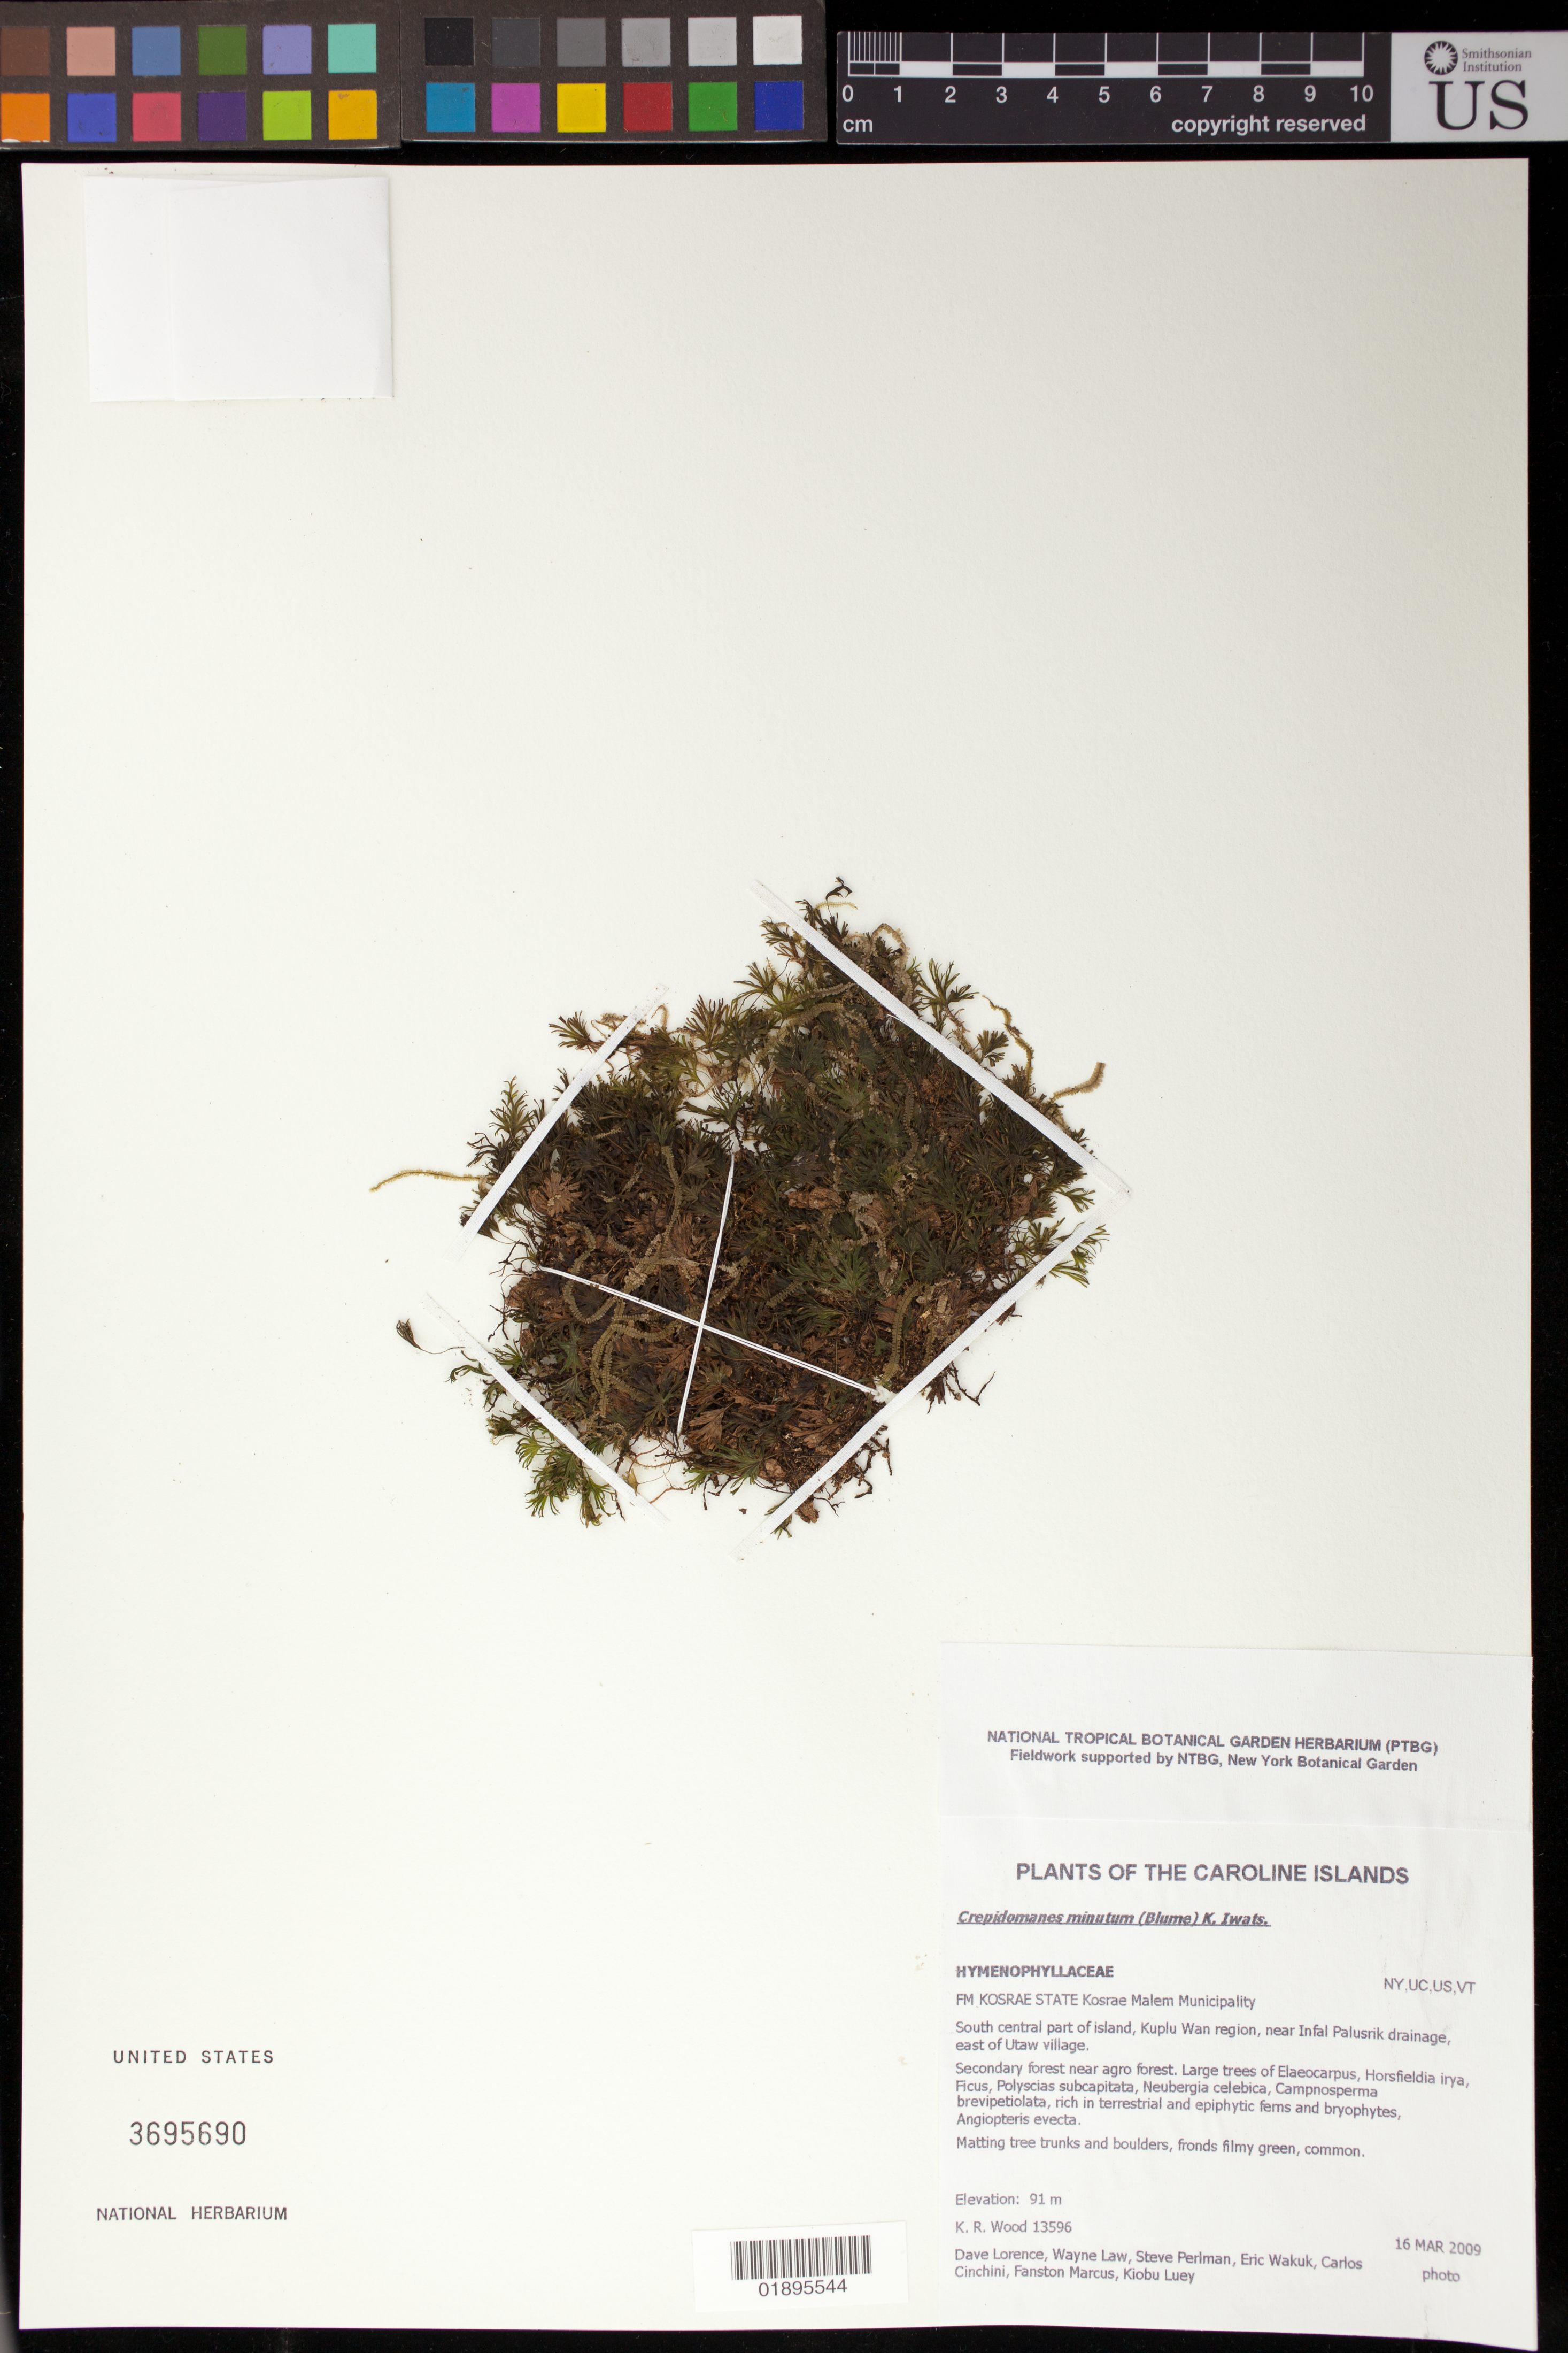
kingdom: Plantae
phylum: Tracheophyta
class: Polypodiopsida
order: Hymenophyllales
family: Hymenophyllaceae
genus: Crepidomanes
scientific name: Crepidomanes minutum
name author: (Blume) K. Iwats.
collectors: K. R. Wood, D. Lorence, W. Law, S. P. Perlman, E. Wakuk, C. Cinchini & F. Marcus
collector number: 13596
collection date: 2009-03-16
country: Micronesia, Federated States of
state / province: Kosrae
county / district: Malem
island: Kosrae [Kusaie]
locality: South central part of island, Kaplu Wan region, near Infal Palusrik drainage, east of Utaw village, along banks of stream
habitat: Secondary forest near agro forest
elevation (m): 91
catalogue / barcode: US 3695690